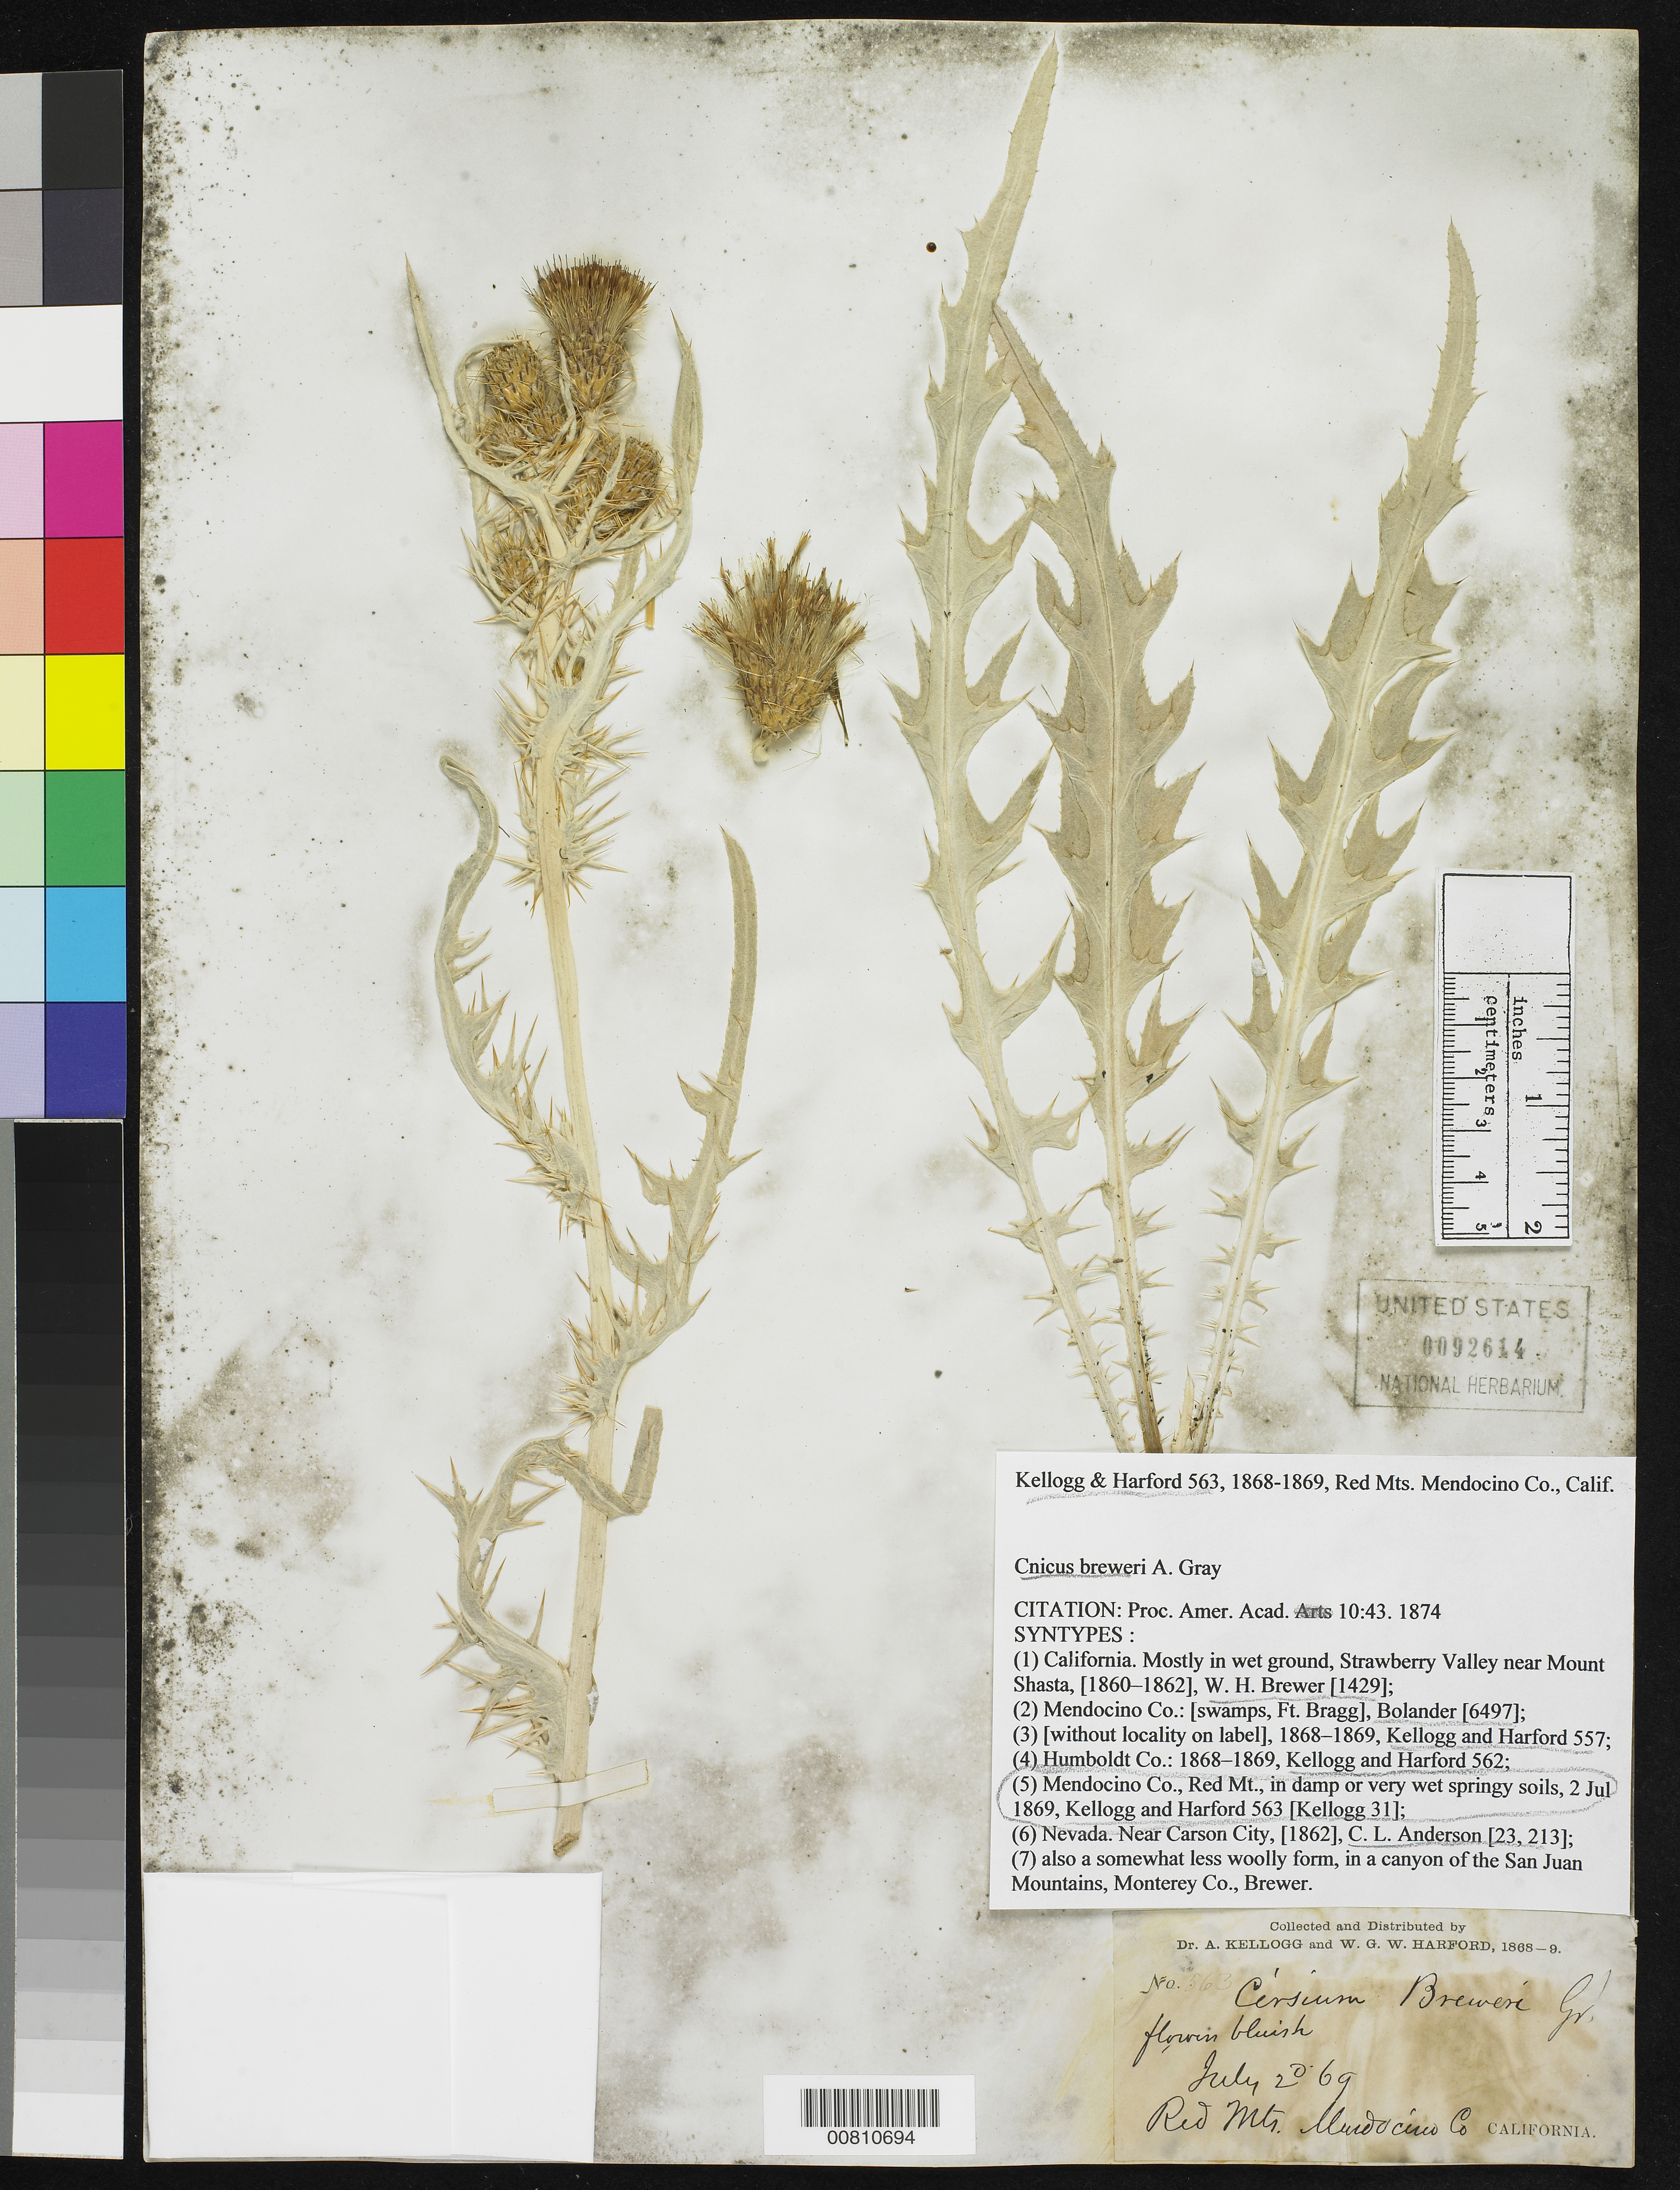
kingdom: Plantae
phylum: Tracheophyta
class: Magnoliopsida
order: Asterales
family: Asteraceae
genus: Cnicus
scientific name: Cnicus breweri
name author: A. Gray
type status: Isosyntype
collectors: A. Kellogg & W. G. W. Harford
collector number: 563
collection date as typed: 20 Jul 1869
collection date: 1869-07-20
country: United States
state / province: California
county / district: Mendocino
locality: Red Mts. Mendocino Co.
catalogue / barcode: US 92614